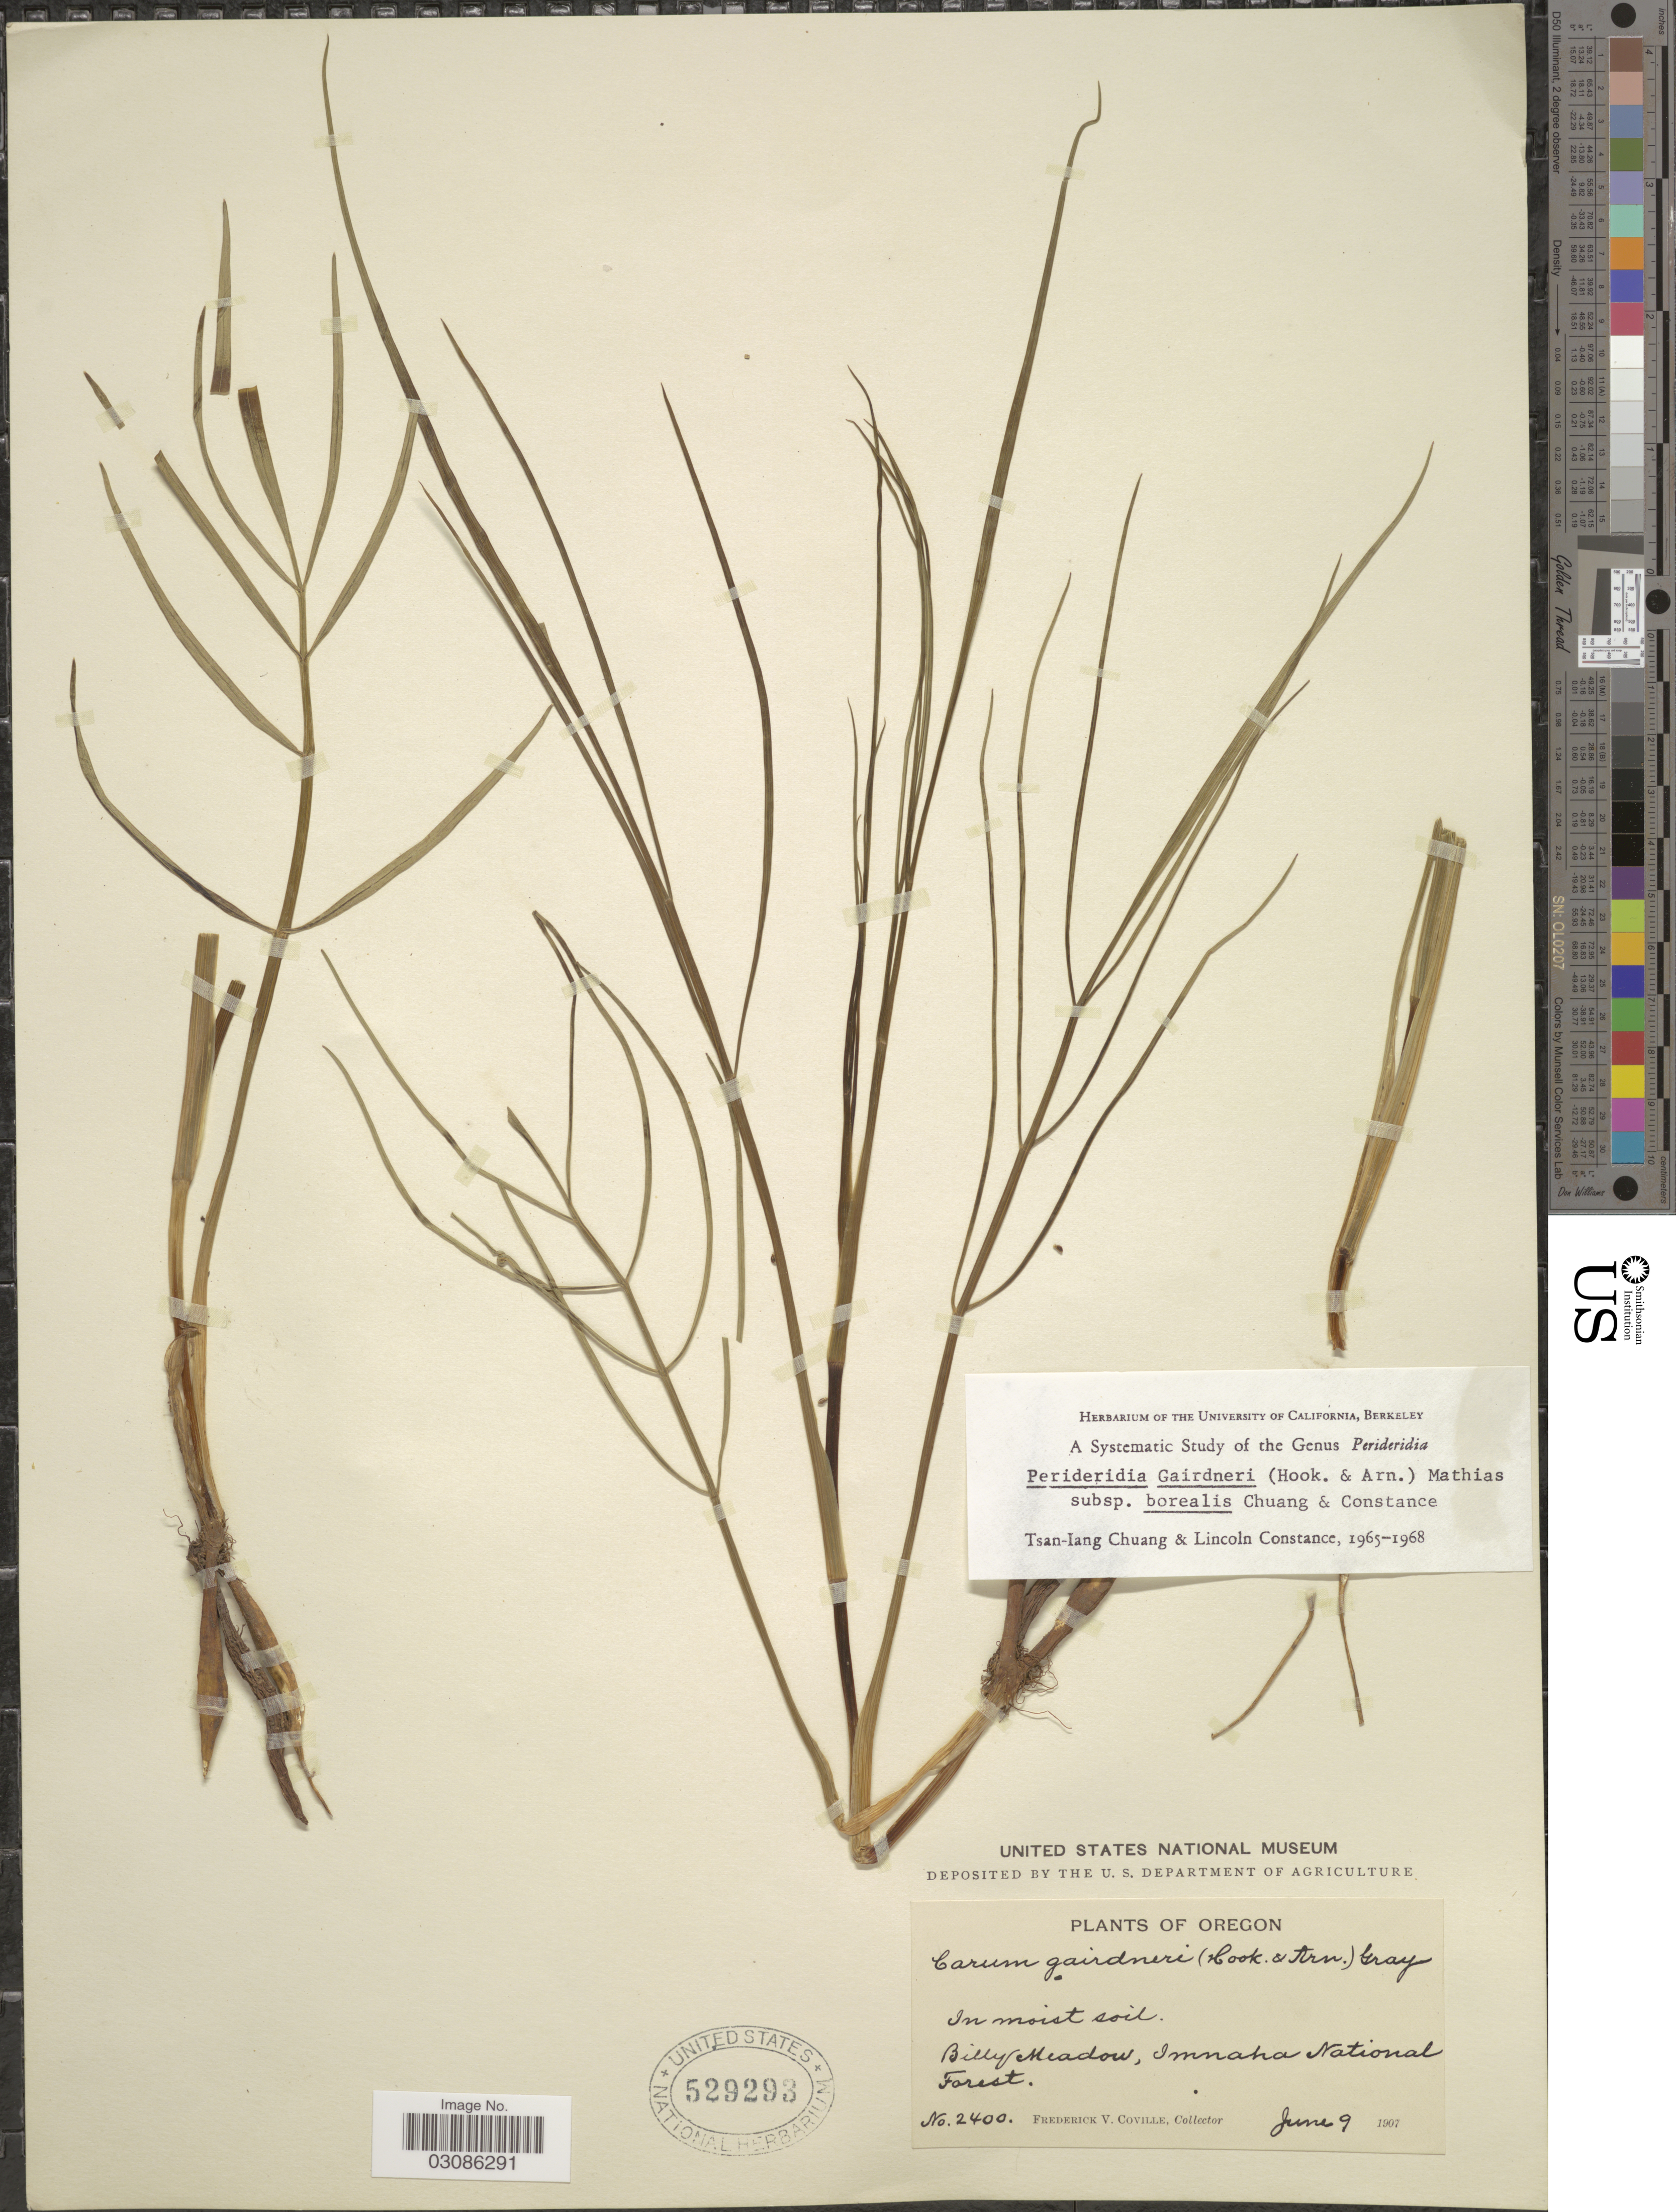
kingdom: Plantae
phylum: Tracheophyta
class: Magnoliopsida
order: Apiales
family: Apiaceae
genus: Perideridia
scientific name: Perideridia gairdneri subsp. borealis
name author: T.I. Chuang & Constance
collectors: F. V. Coville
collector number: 2400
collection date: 1907-06-09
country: United States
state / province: Oregon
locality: Billy Meadow, Imnaha National Forest.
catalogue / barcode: US 529293